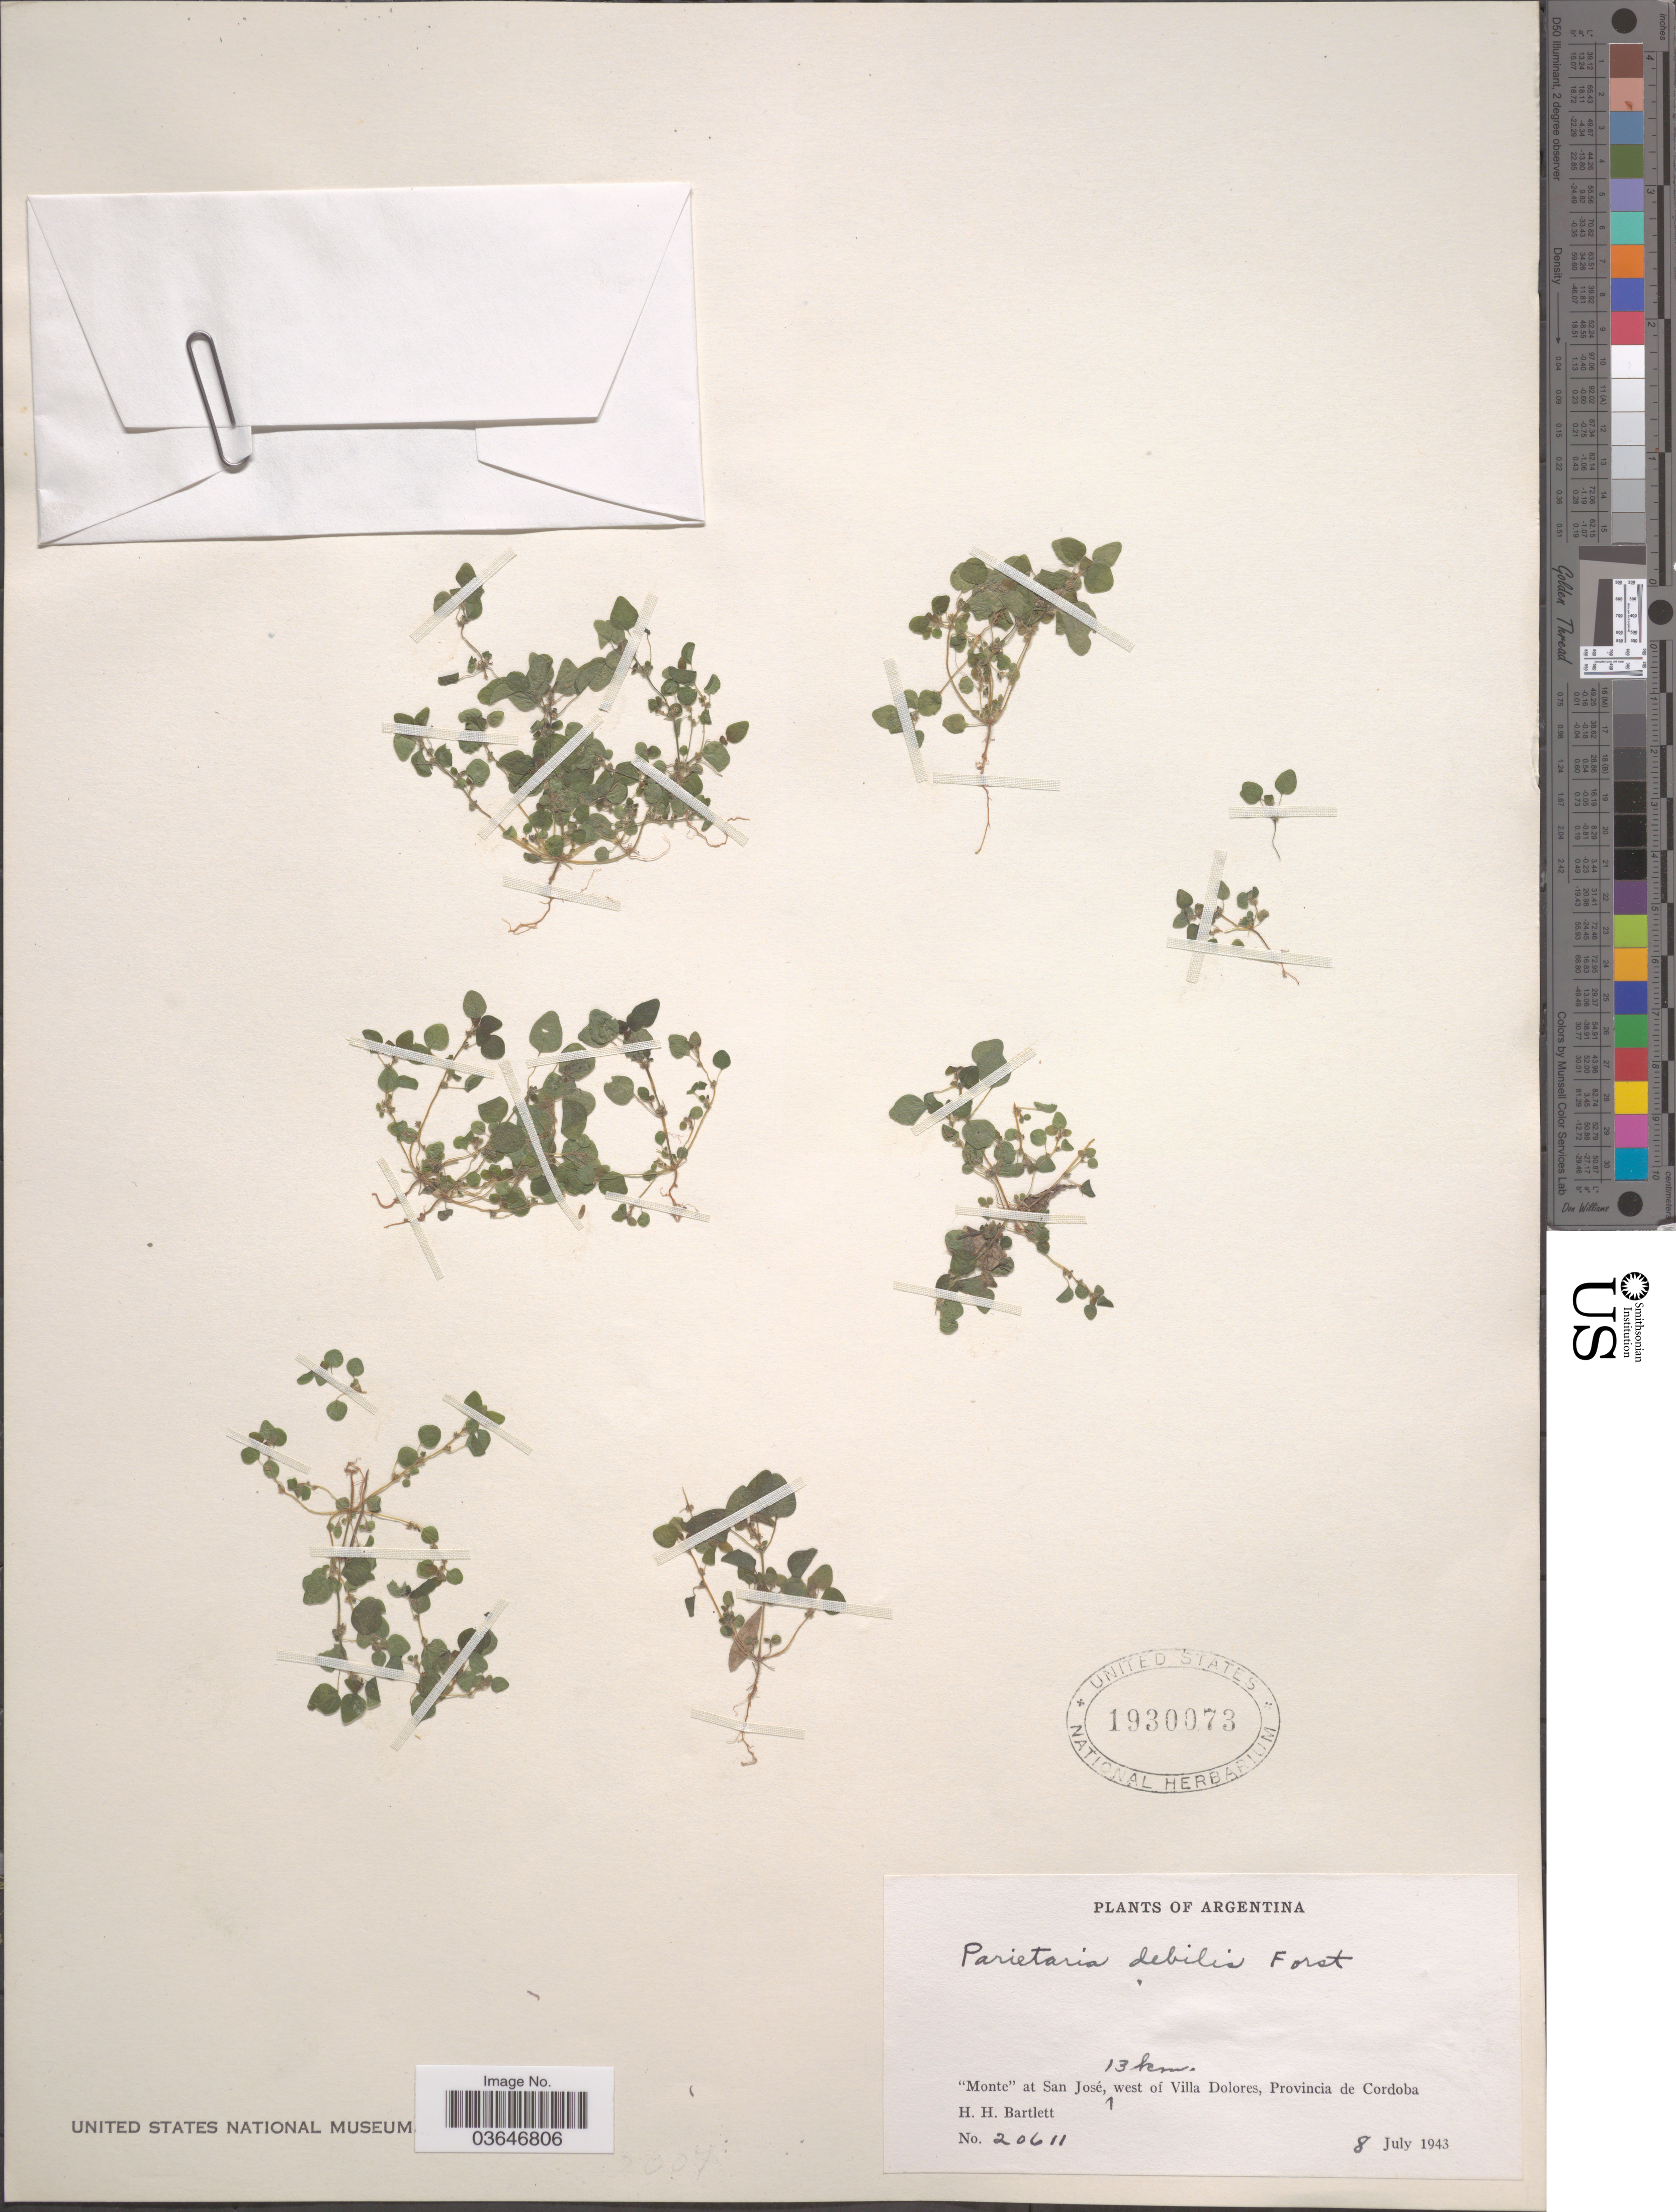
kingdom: Plantae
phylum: Tracheophyta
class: Magnoliopsida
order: Rosales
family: Urticaceae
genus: Parietaria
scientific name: Parietaria debilis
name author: G. Forst.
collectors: H. H. Bartlett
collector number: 20611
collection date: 1943-07-08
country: Argentina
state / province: Cordoba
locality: Monte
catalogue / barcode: US 1930073